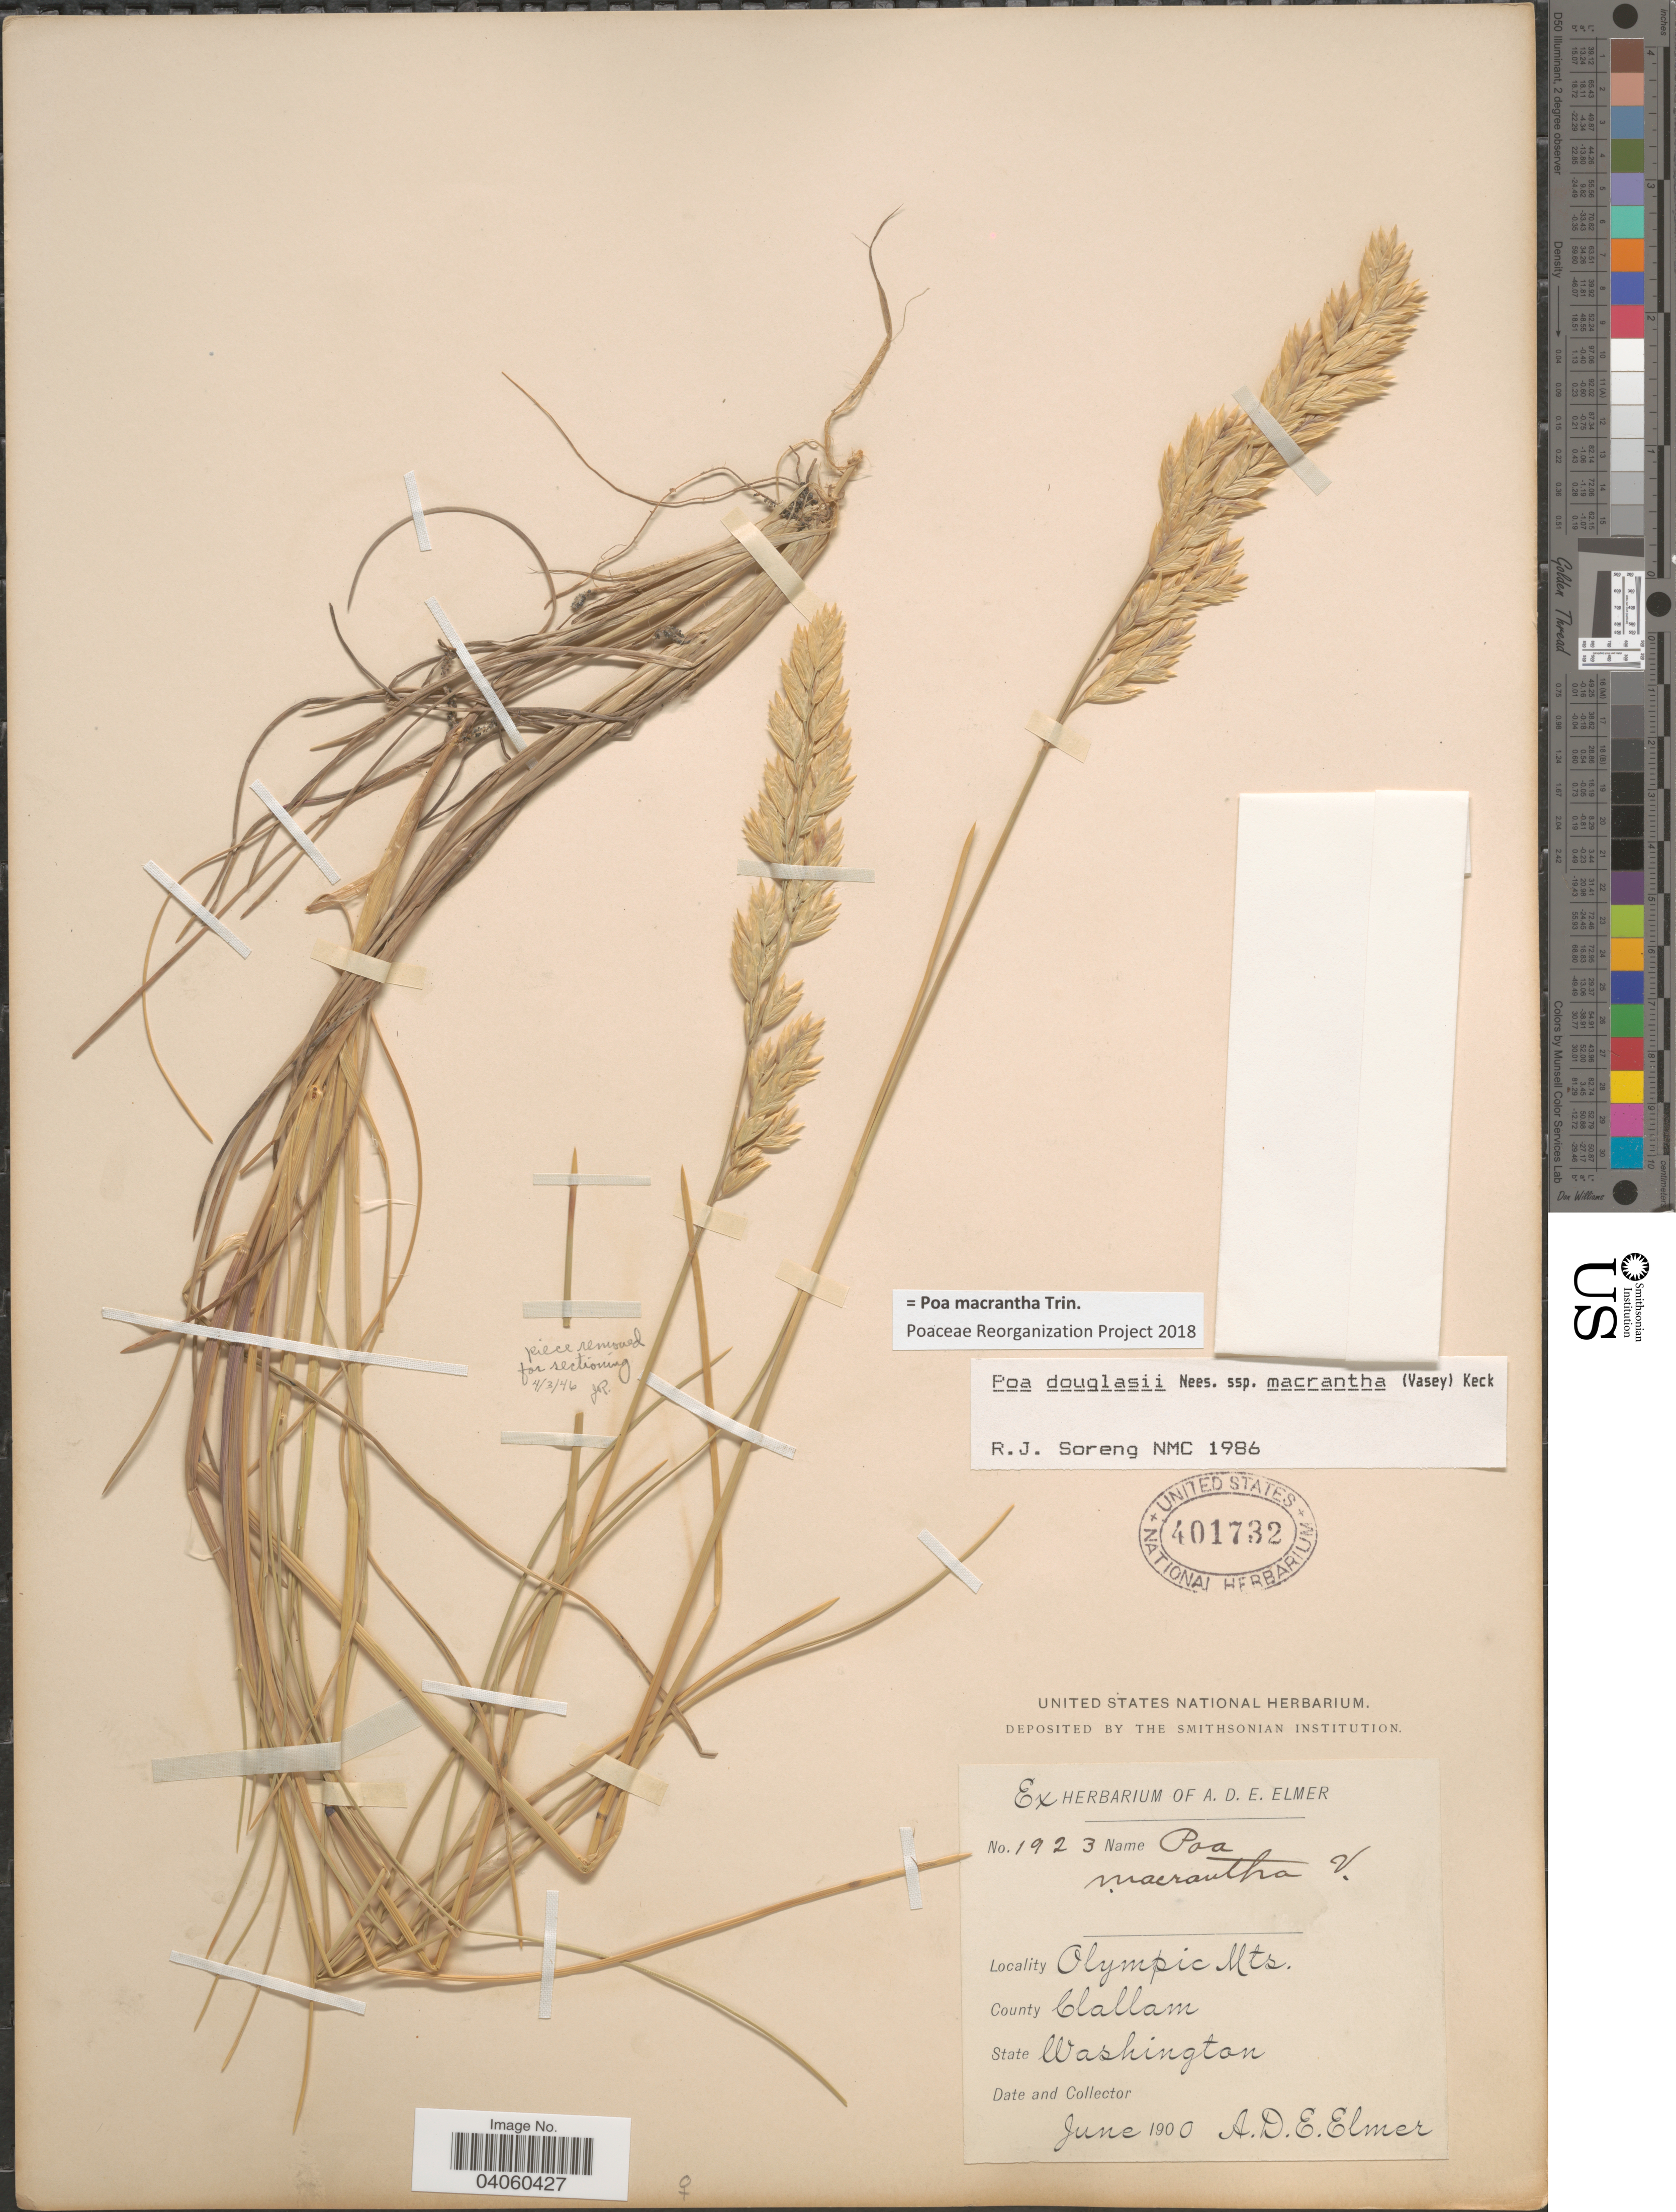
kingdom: Plantae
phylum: Tracheophyta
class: Liliopsida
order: Poales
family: Poaceae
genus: Poa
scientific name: Poa macrantha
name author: Vasey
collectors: A. D. E. Elmer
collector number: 1923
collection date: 1900-06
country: United States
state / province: Washington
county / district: Clallam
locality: Olympic Mts. County Clallam.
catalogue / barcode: US 401732